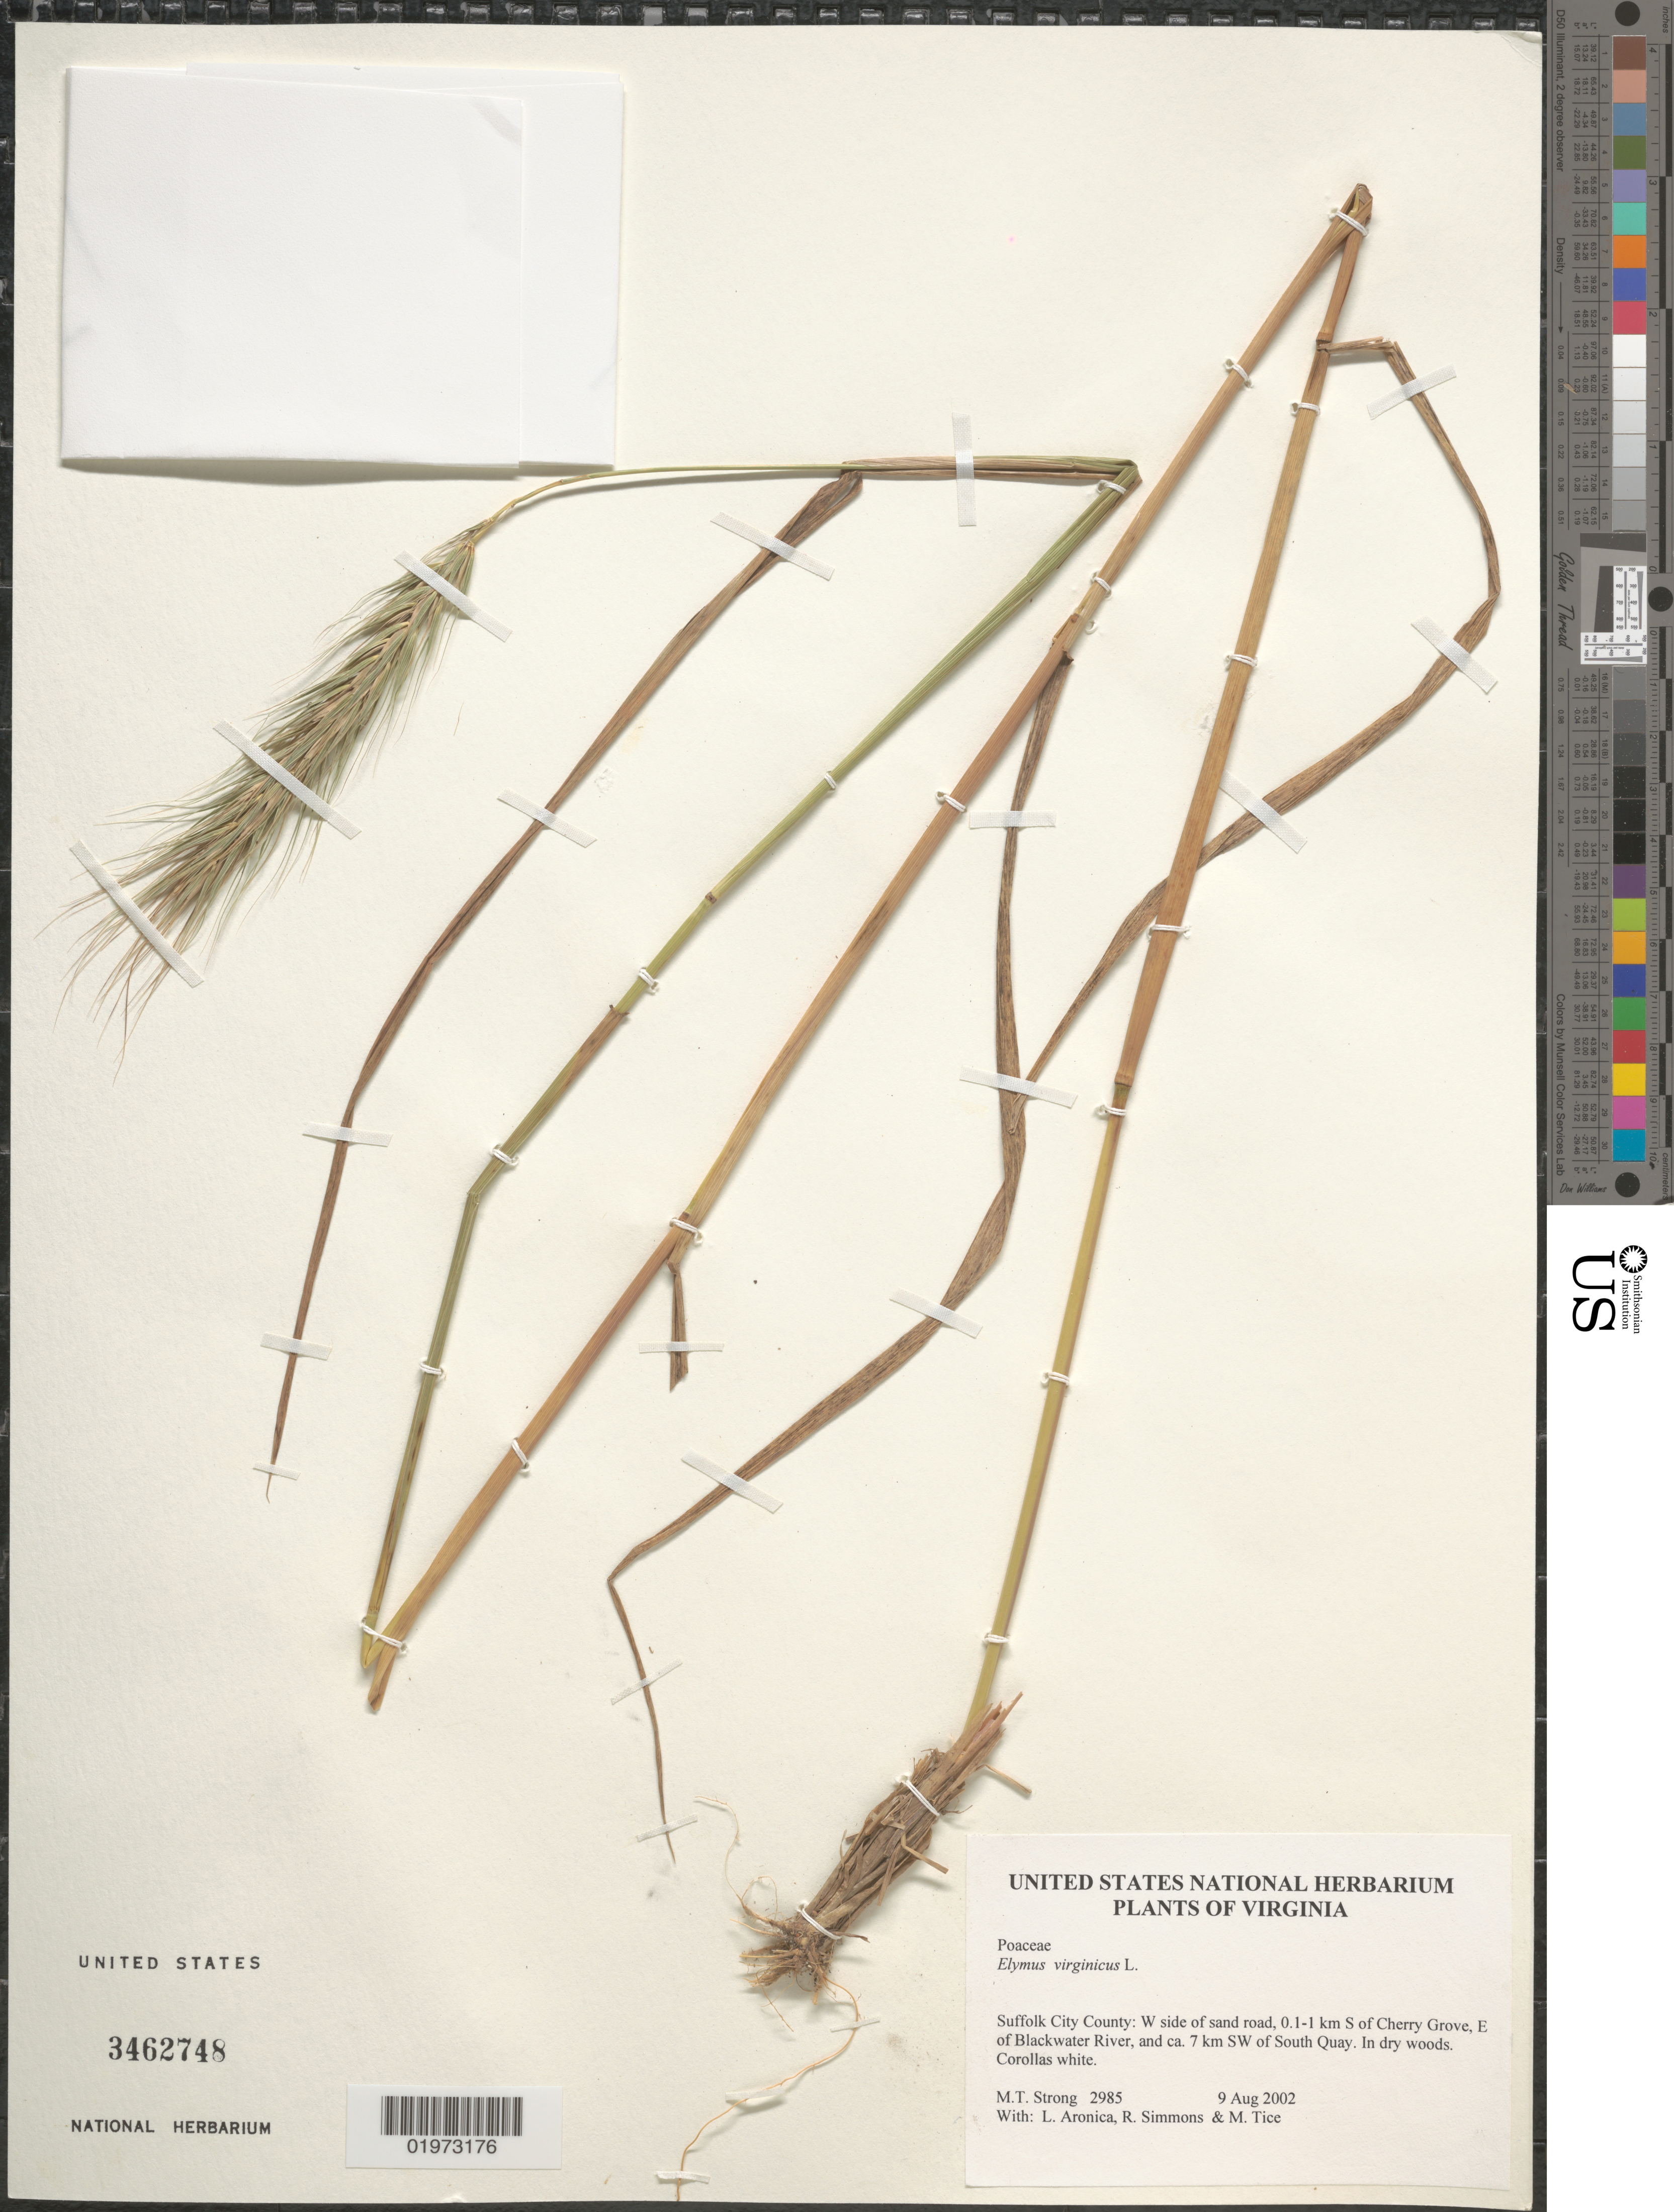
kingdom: Plantae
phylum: Tracheophyta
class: Liliopsida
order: Poales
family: Poaceae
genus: Elymus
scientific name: Elymus virginicus var. virginicus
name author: L.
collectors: M. Armstrong, L. Aronica, R. Simmons & M. Tice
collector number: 2985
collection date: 2002-08-09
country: United States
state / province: Virginia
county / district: City of Suffolk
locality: Suffolk City County: W side of sand road, 0.1-1 km S of Cherry Grove, E of Blackwater River, and ca. 7 km SW of South Quay. In dry woods.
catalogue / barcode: US 3462748